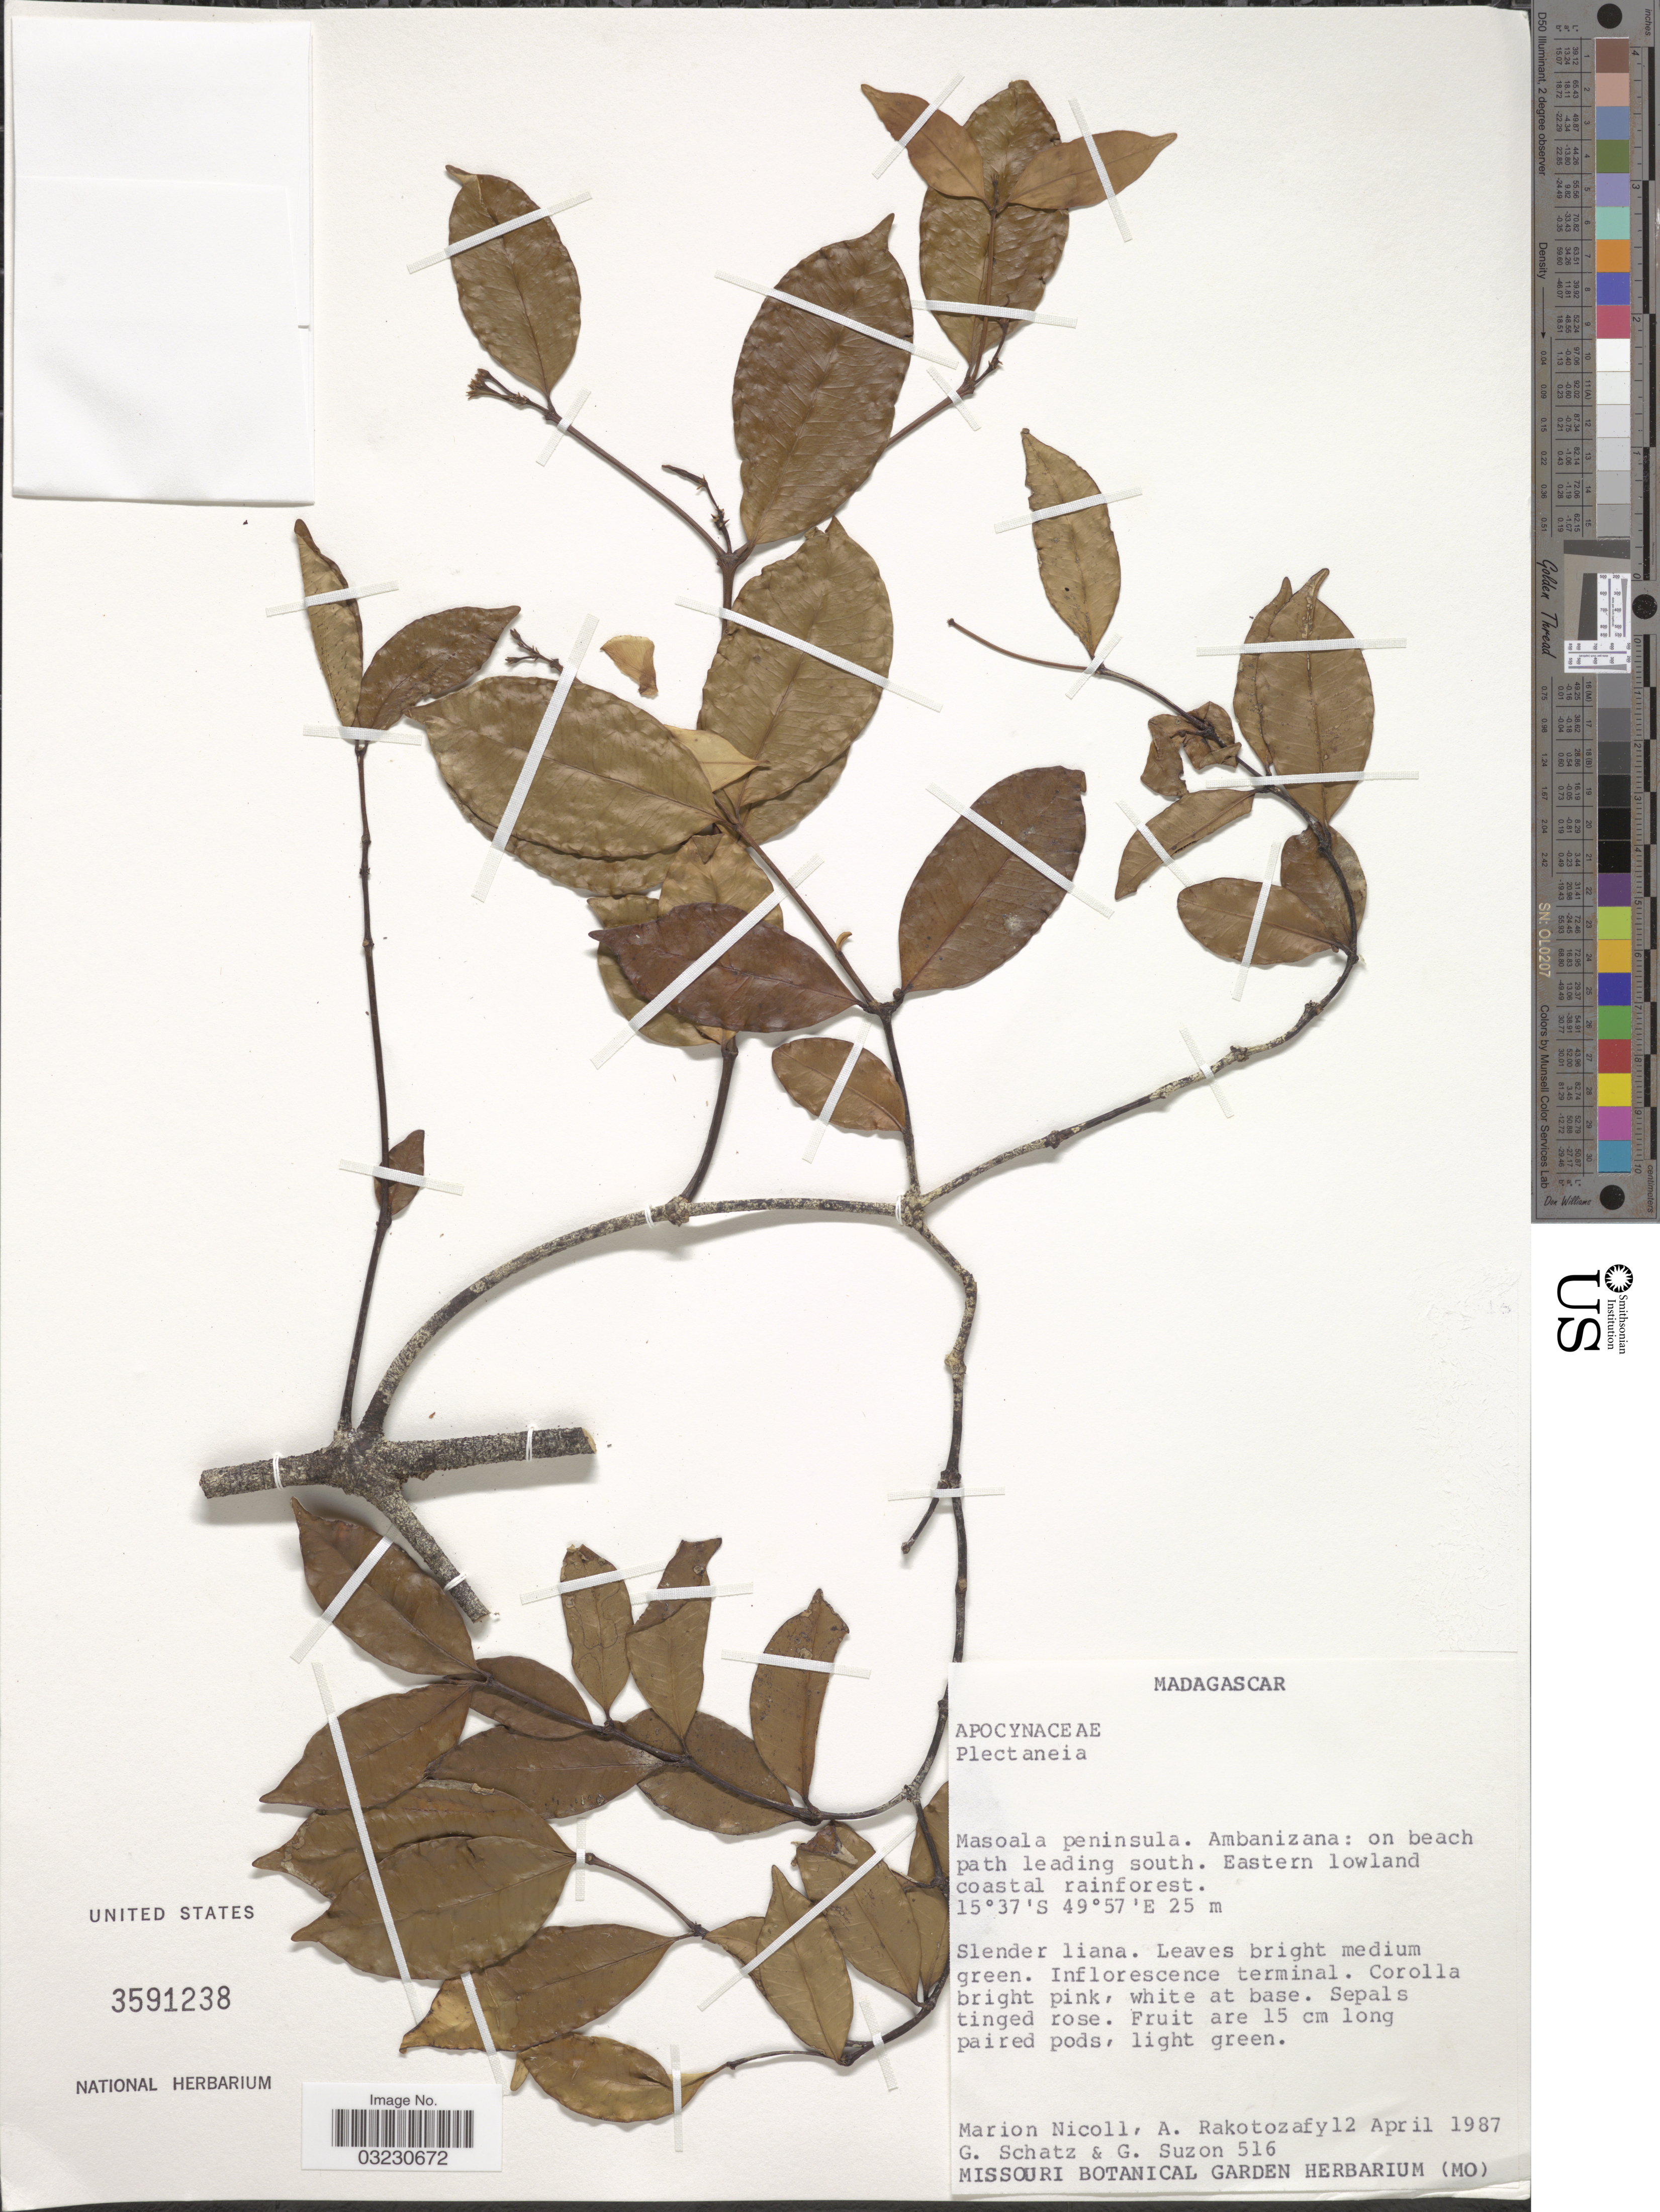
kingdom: Plantae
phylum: Tracheophyta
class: Magnoliopsida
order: Gentianales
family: Apocynaceae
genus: Plectaneia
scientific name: Plectaneia sp.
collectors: M. F. Nicoll, A. Rakotozafy, G. Schatz & G. Suzon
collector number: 516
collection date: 1987-04-12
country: Madagascar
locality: Masoala peninsula. Ambanizana: on beach path leading south. Eastern lowland coastal rainforest.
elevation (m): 25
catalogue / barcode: US 3591238